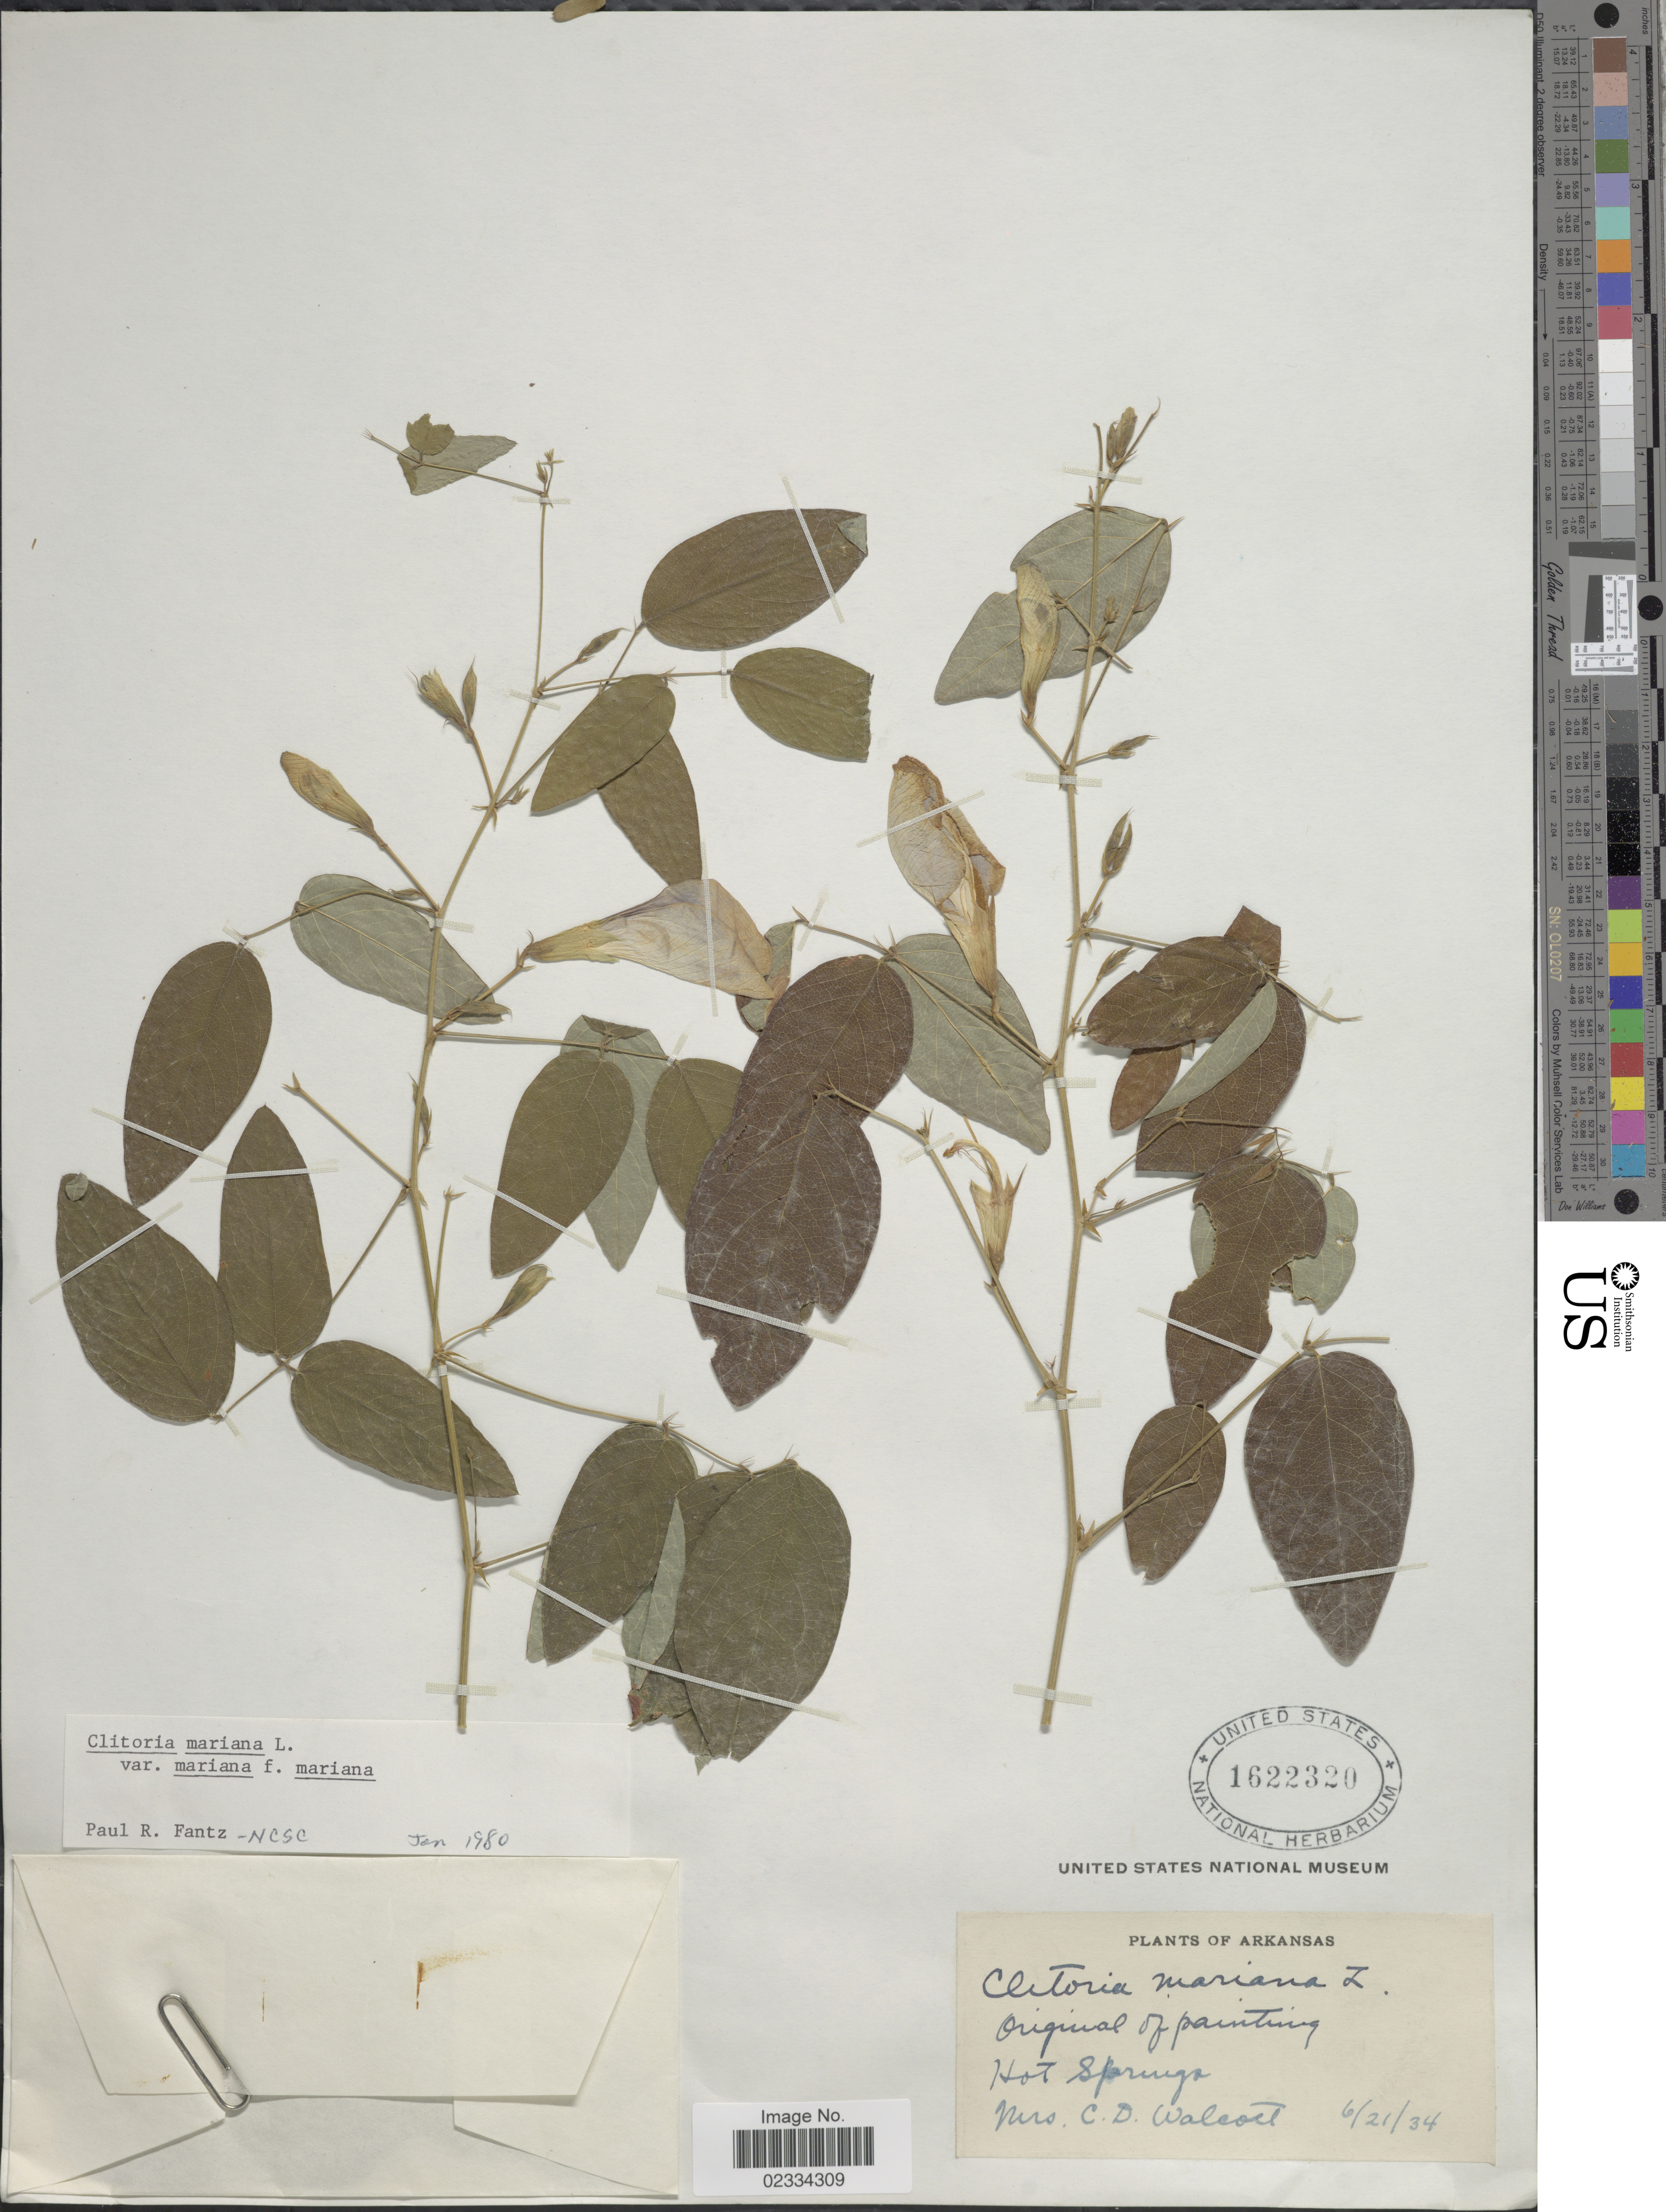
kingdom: Plantae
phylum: Tracheophyta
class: Magnoliopsida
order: Fabales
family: Fabaceae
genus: Clitoria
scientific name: Clitoria mariana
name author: L.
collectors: C. Walcott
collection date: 1934-06-21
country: United States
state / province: Arkansas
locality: Hot Springs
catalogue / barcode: US 1622320